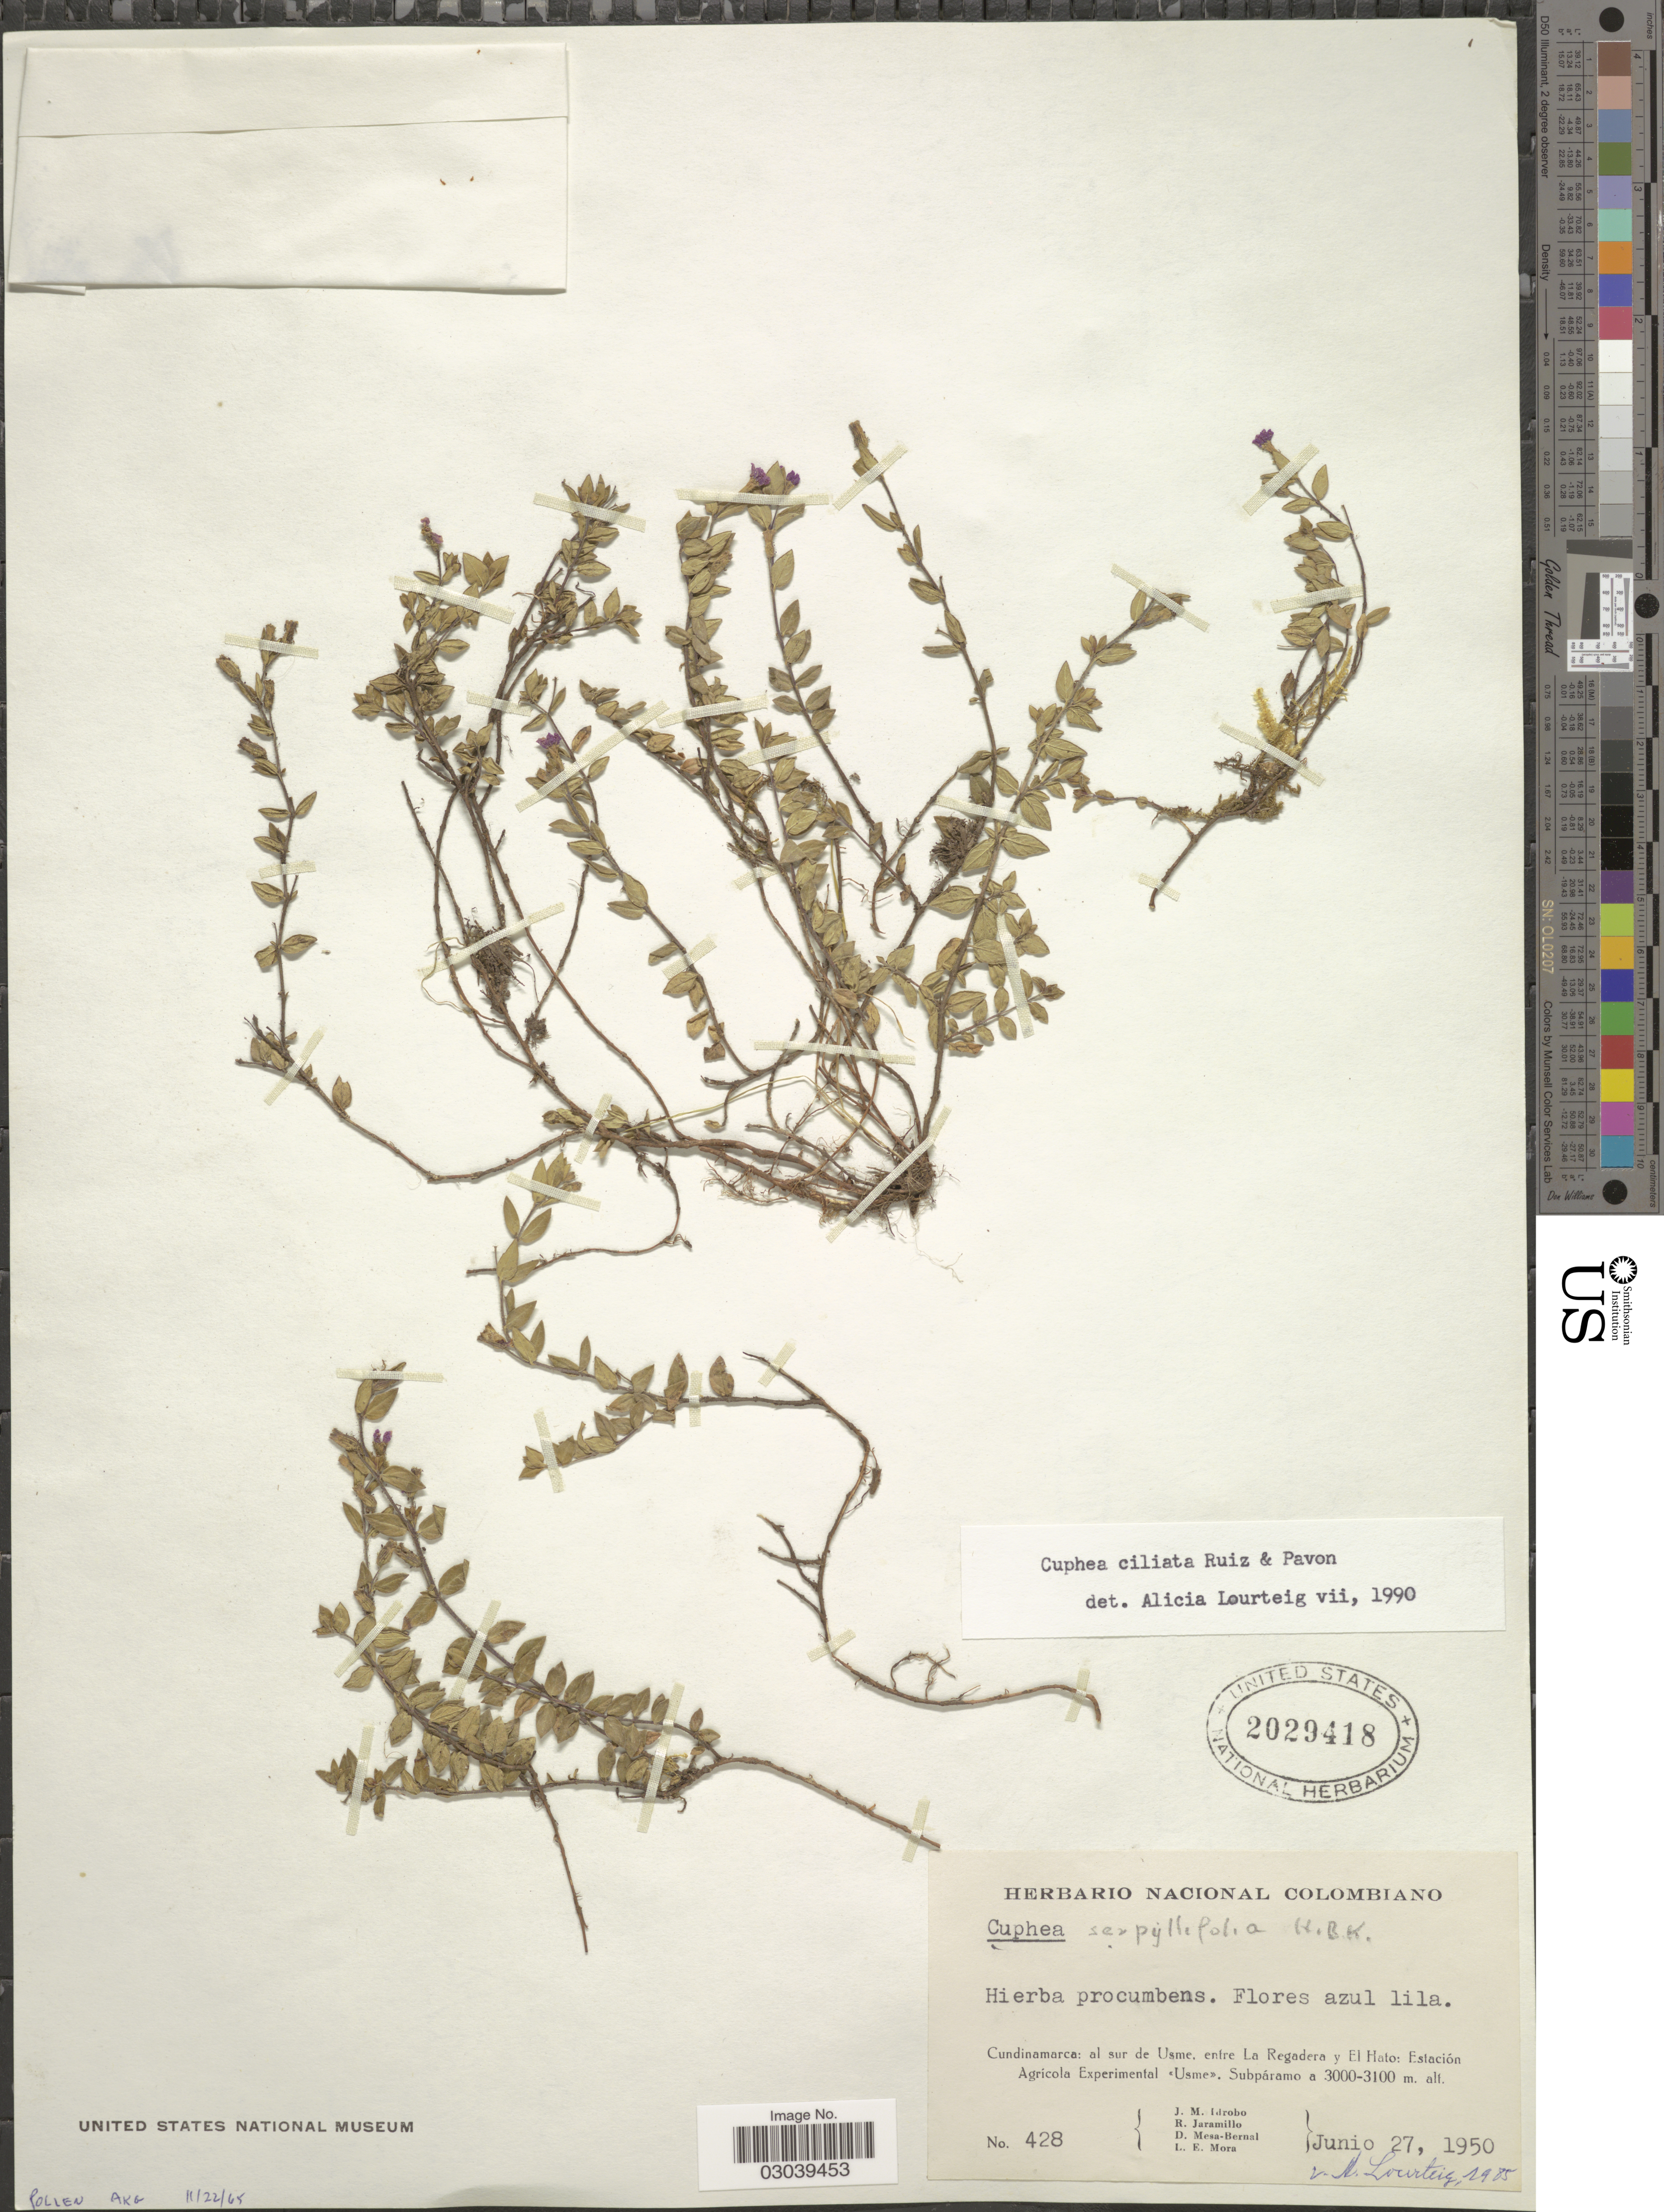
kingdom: Plantae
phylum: Tracheophyta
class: Magnoliopsida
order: Myrtales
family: Lythraceae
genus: Cuphea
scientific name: Cuphea ciliata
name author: Ruiz & Pav.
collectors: J. M. Idrobo, R. Jaramillo, D. Mesa-Bernal & L. Mora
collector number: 428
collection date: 1950-06-27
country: Colombia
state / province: Cundinamarca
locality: Al sur de Usme, entre La Regadera y El Hato: Estación Agrícola Experimental <<Usme>>.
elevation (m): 3000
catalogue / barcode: US 2029418